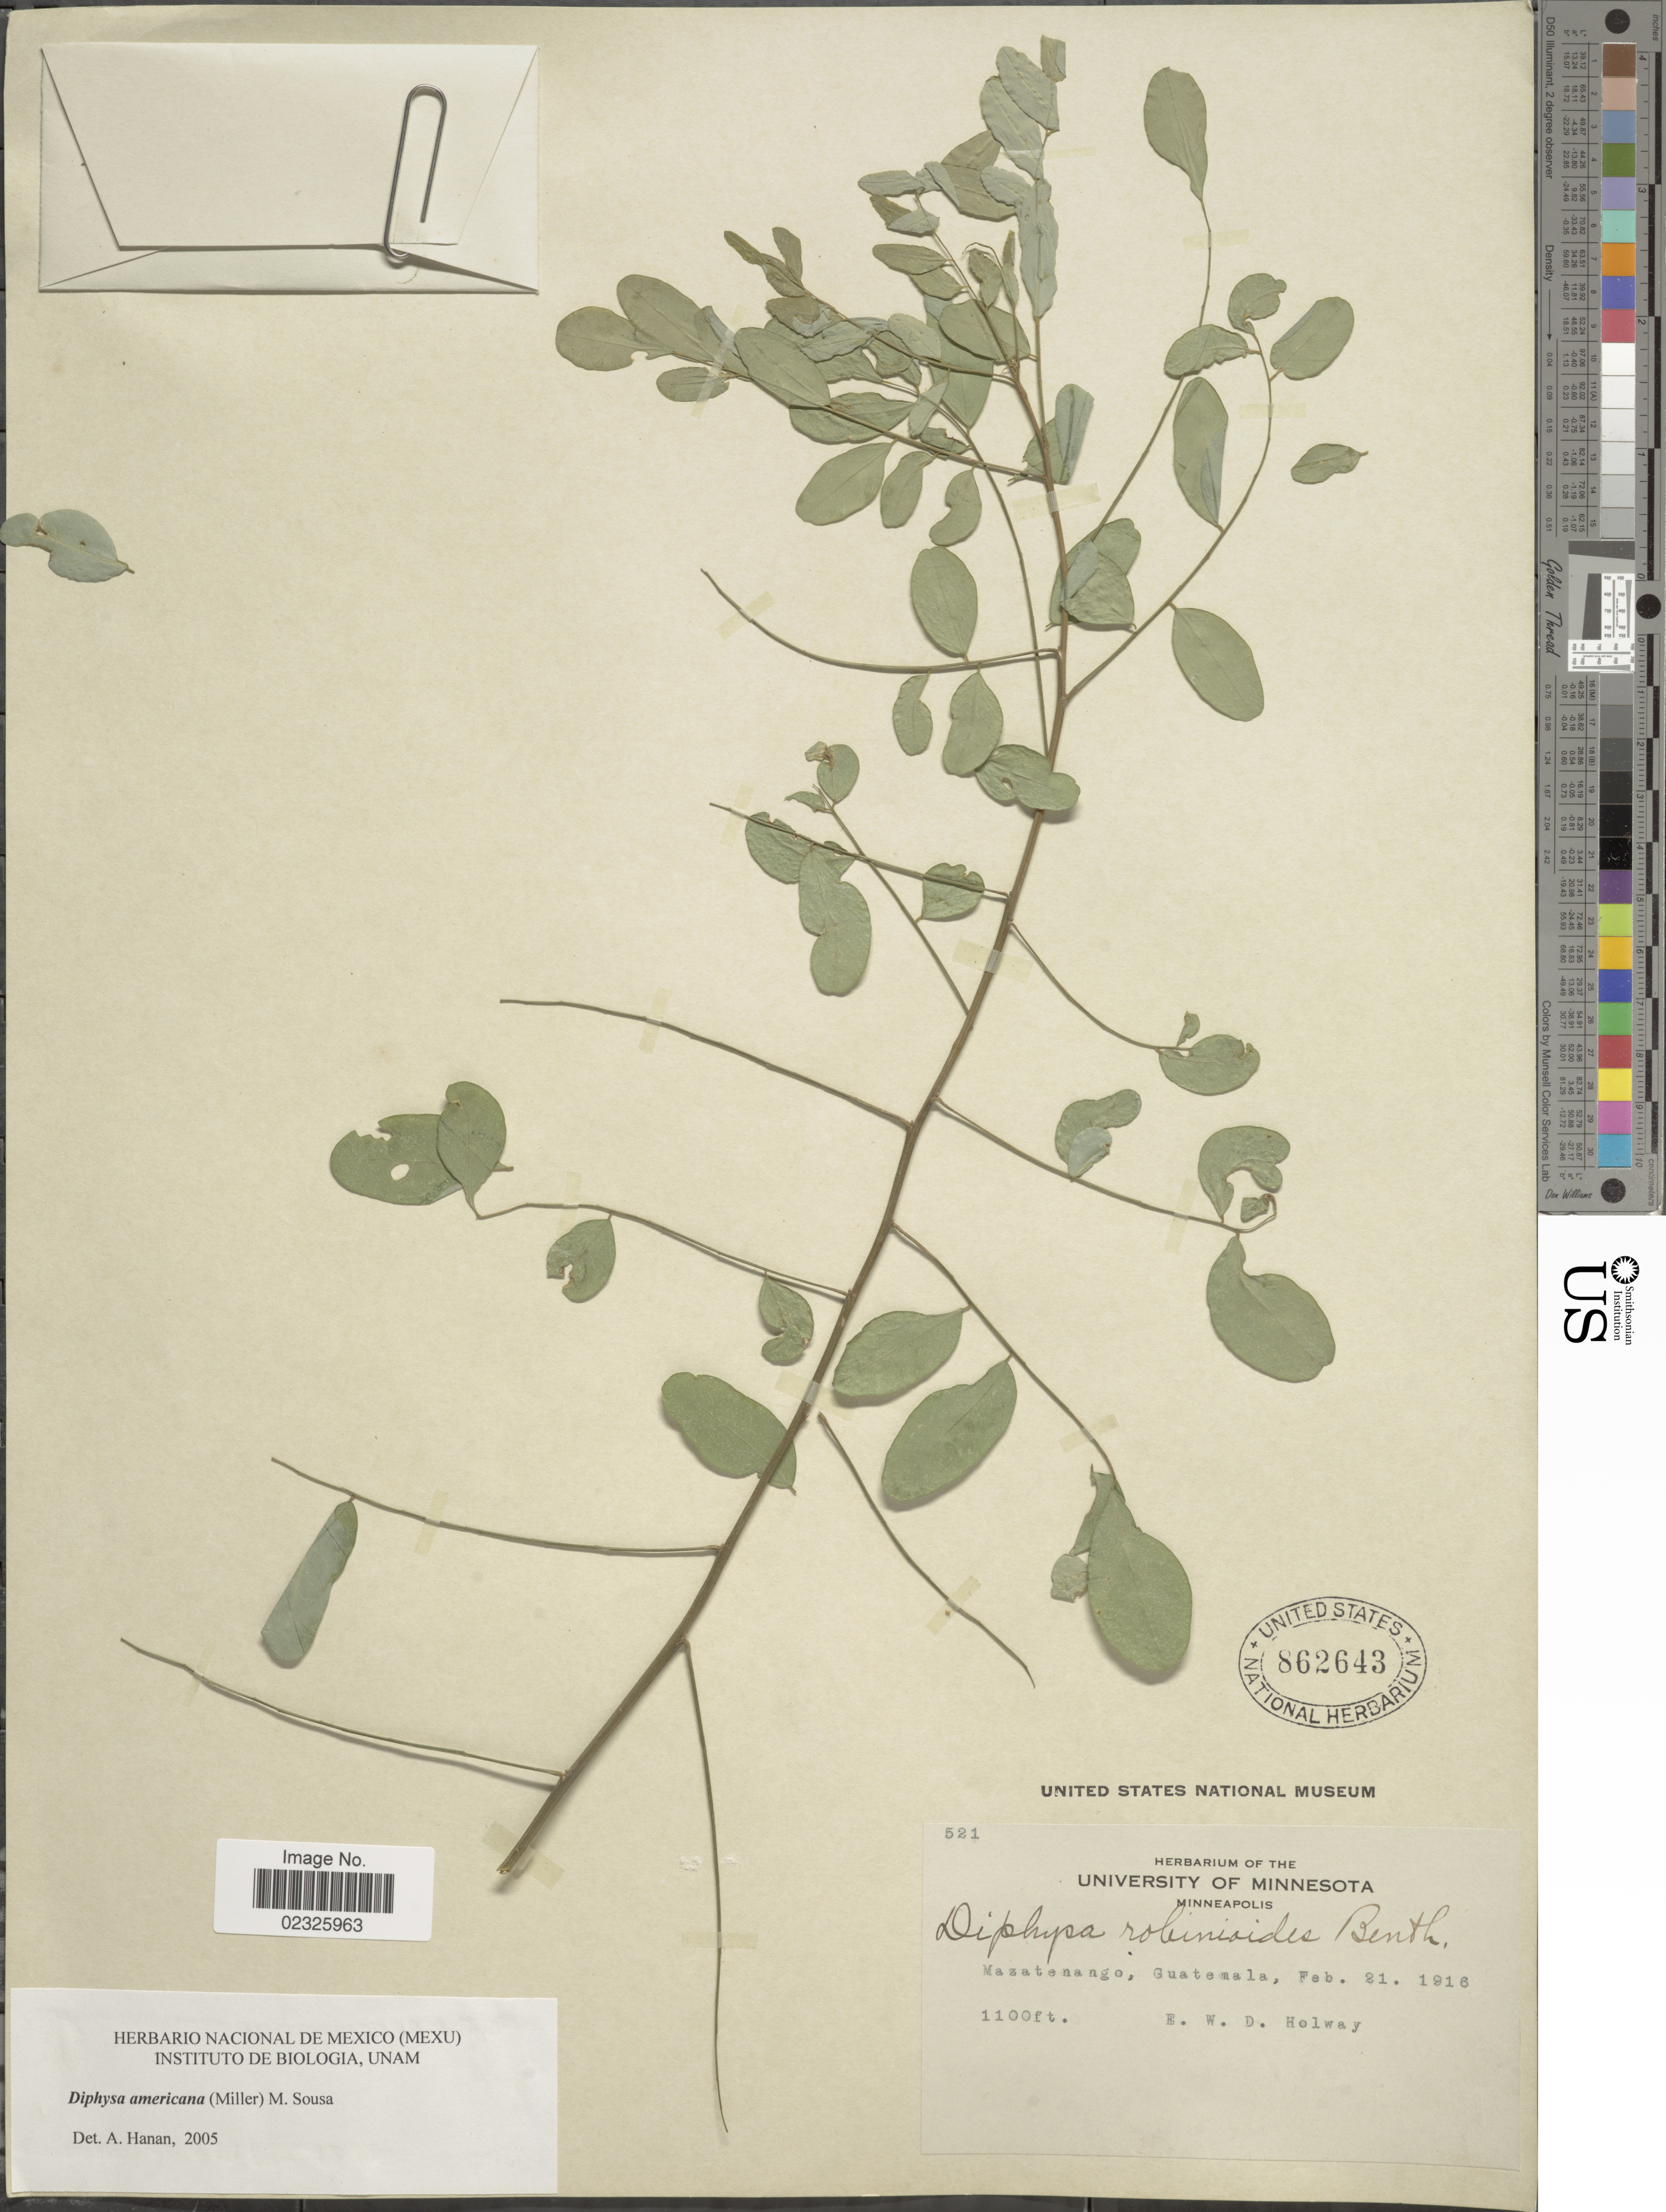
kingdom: Plantae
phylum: Tracheophyta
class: Magnoliopsida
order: Fabales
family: Fabaceae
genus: Diphysa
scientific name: Diphysa americana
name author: (Mill.) M. Sousa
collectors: E. W. D. Holway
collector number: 521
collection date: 1916-02-21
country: Guatemala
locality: Mazatenango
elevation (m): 335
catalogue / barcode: US 862643